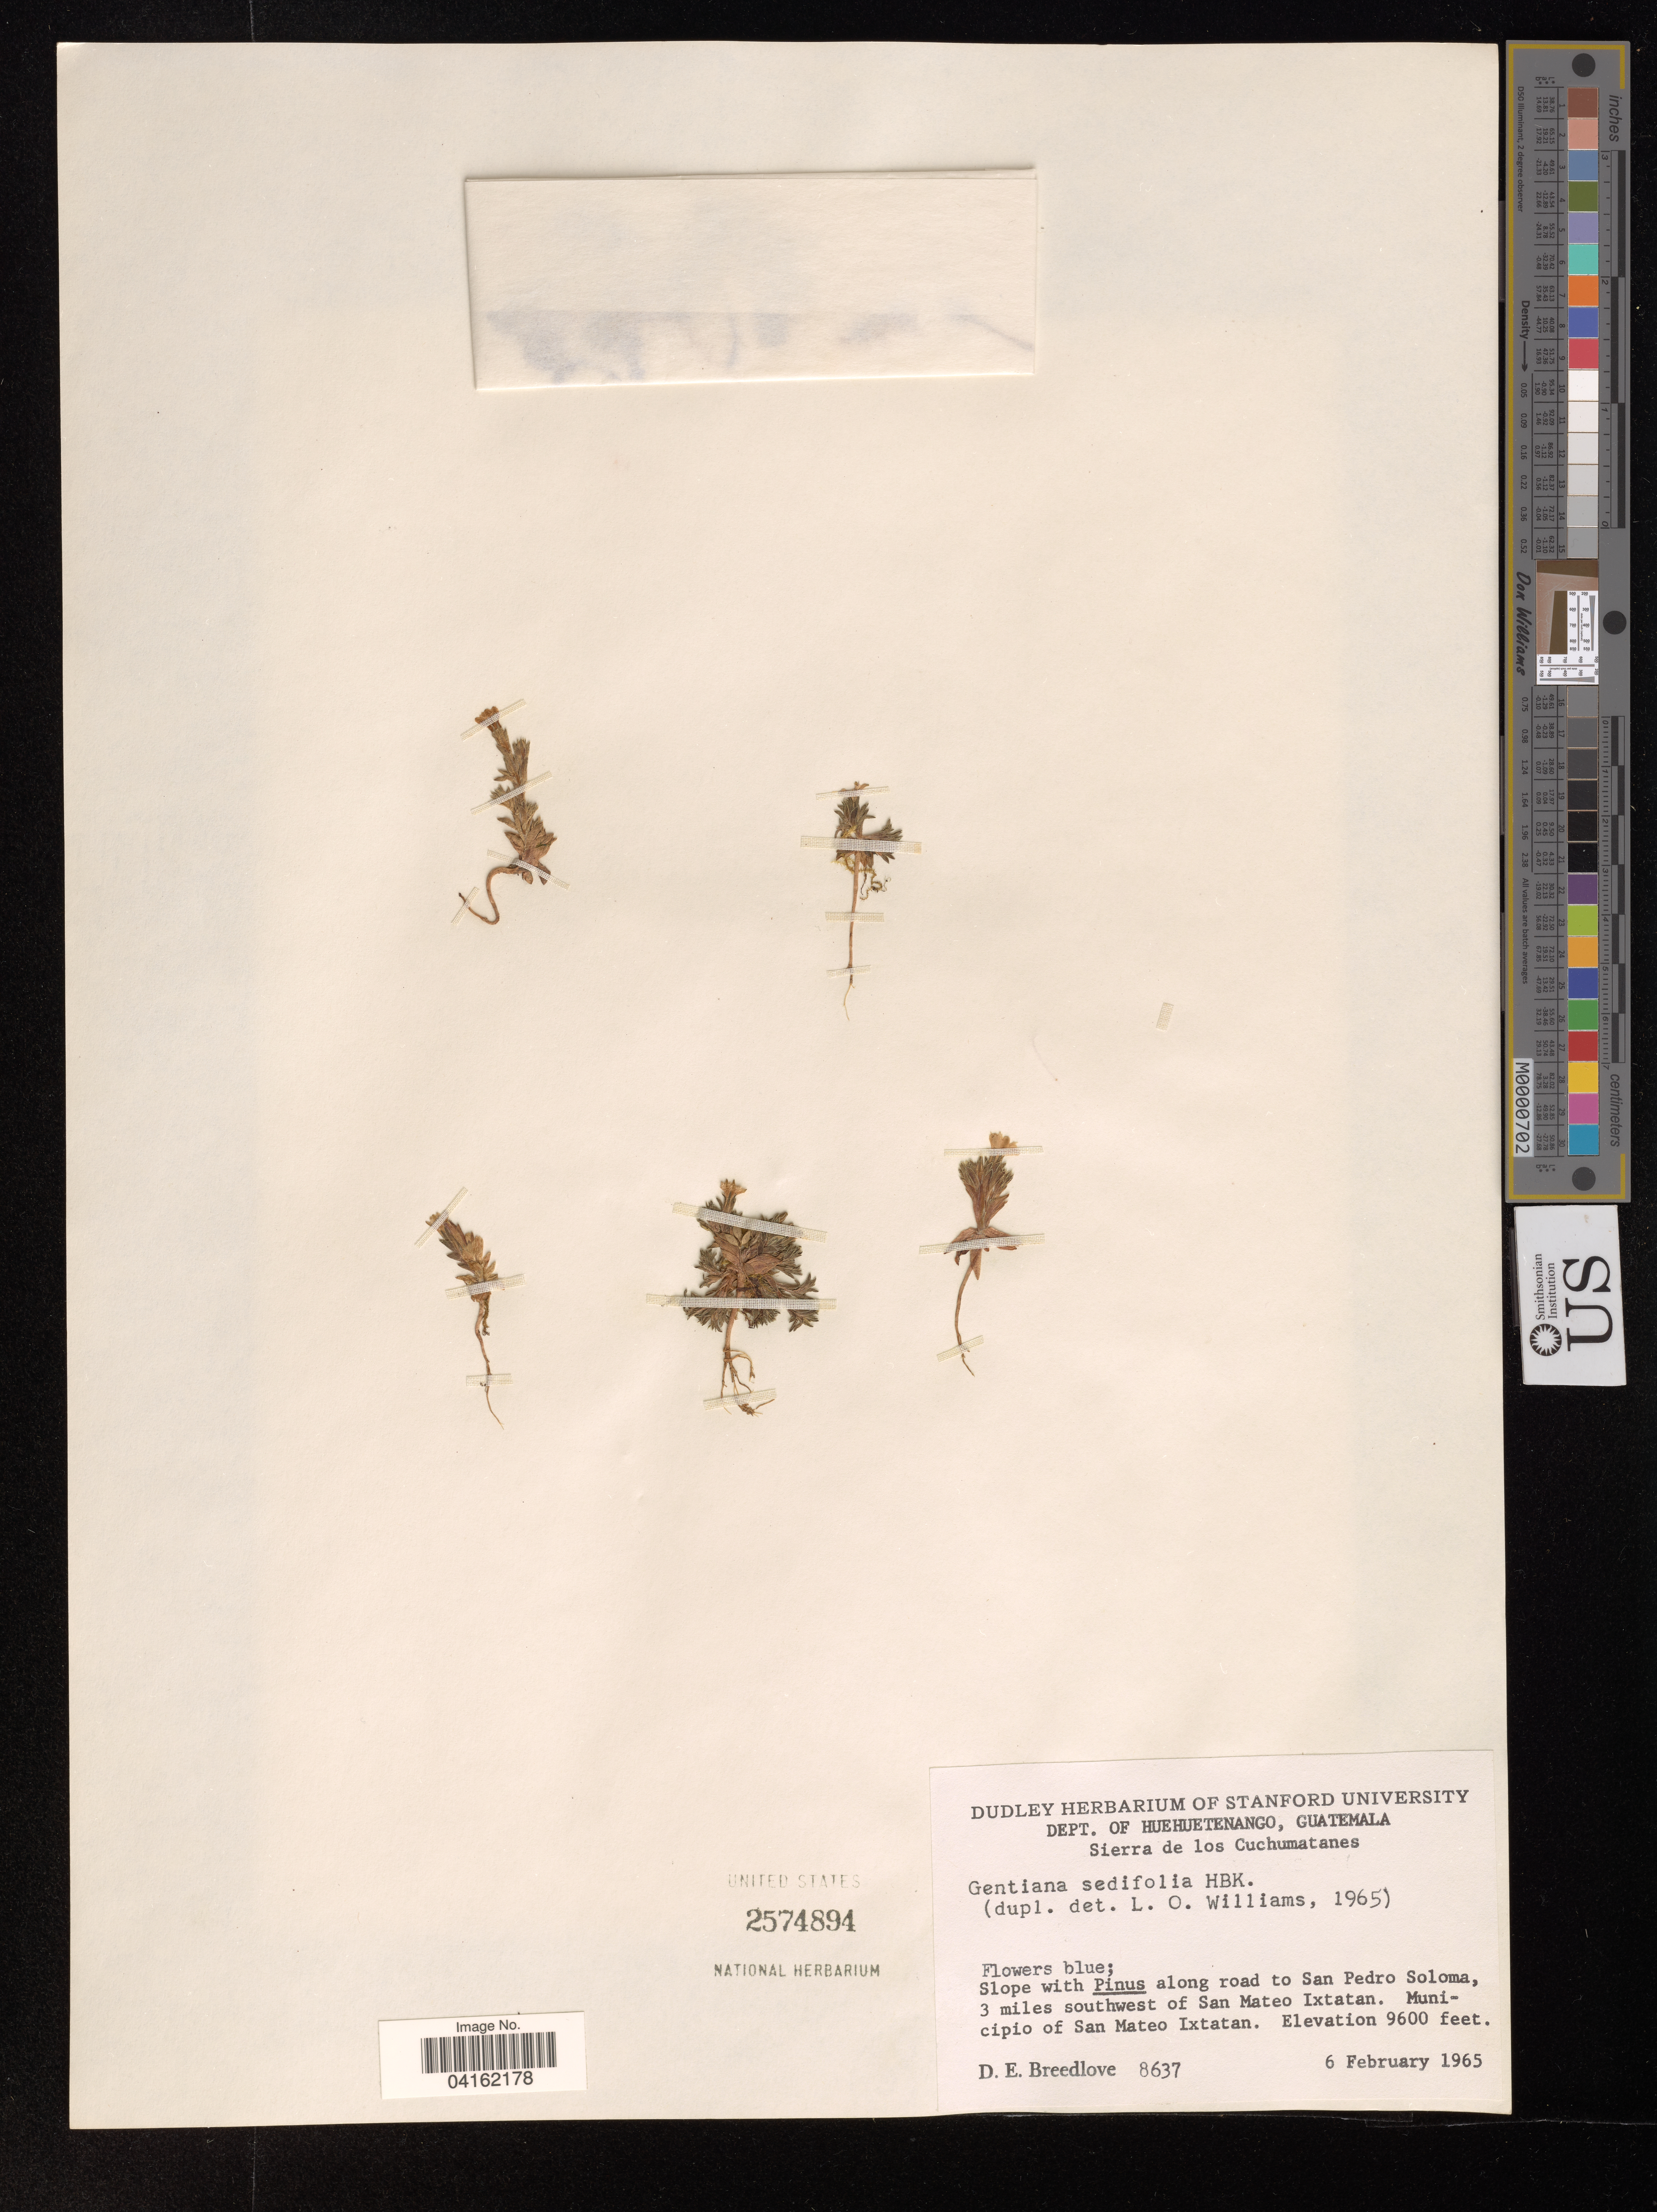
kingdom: Plantae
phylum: Tracheophyta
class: Magnoliopsida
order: Gentianales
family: Gentianaceae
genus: Gentiana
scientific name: Gentiana sedifolia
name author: Kunth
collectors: D. E. Breedlove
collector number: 8637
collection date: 1965-02-06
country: Guatemala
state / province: Huehuetenango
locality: Dept. of Huehuetenang. Sierra de los Cuchumatanes. Along road to San Pedro Soloma, 3 miles southwest of San Mateo Ixtatan. Municipio of San Mateo Ixtatan.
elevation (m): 2926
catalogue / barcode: US 2574894